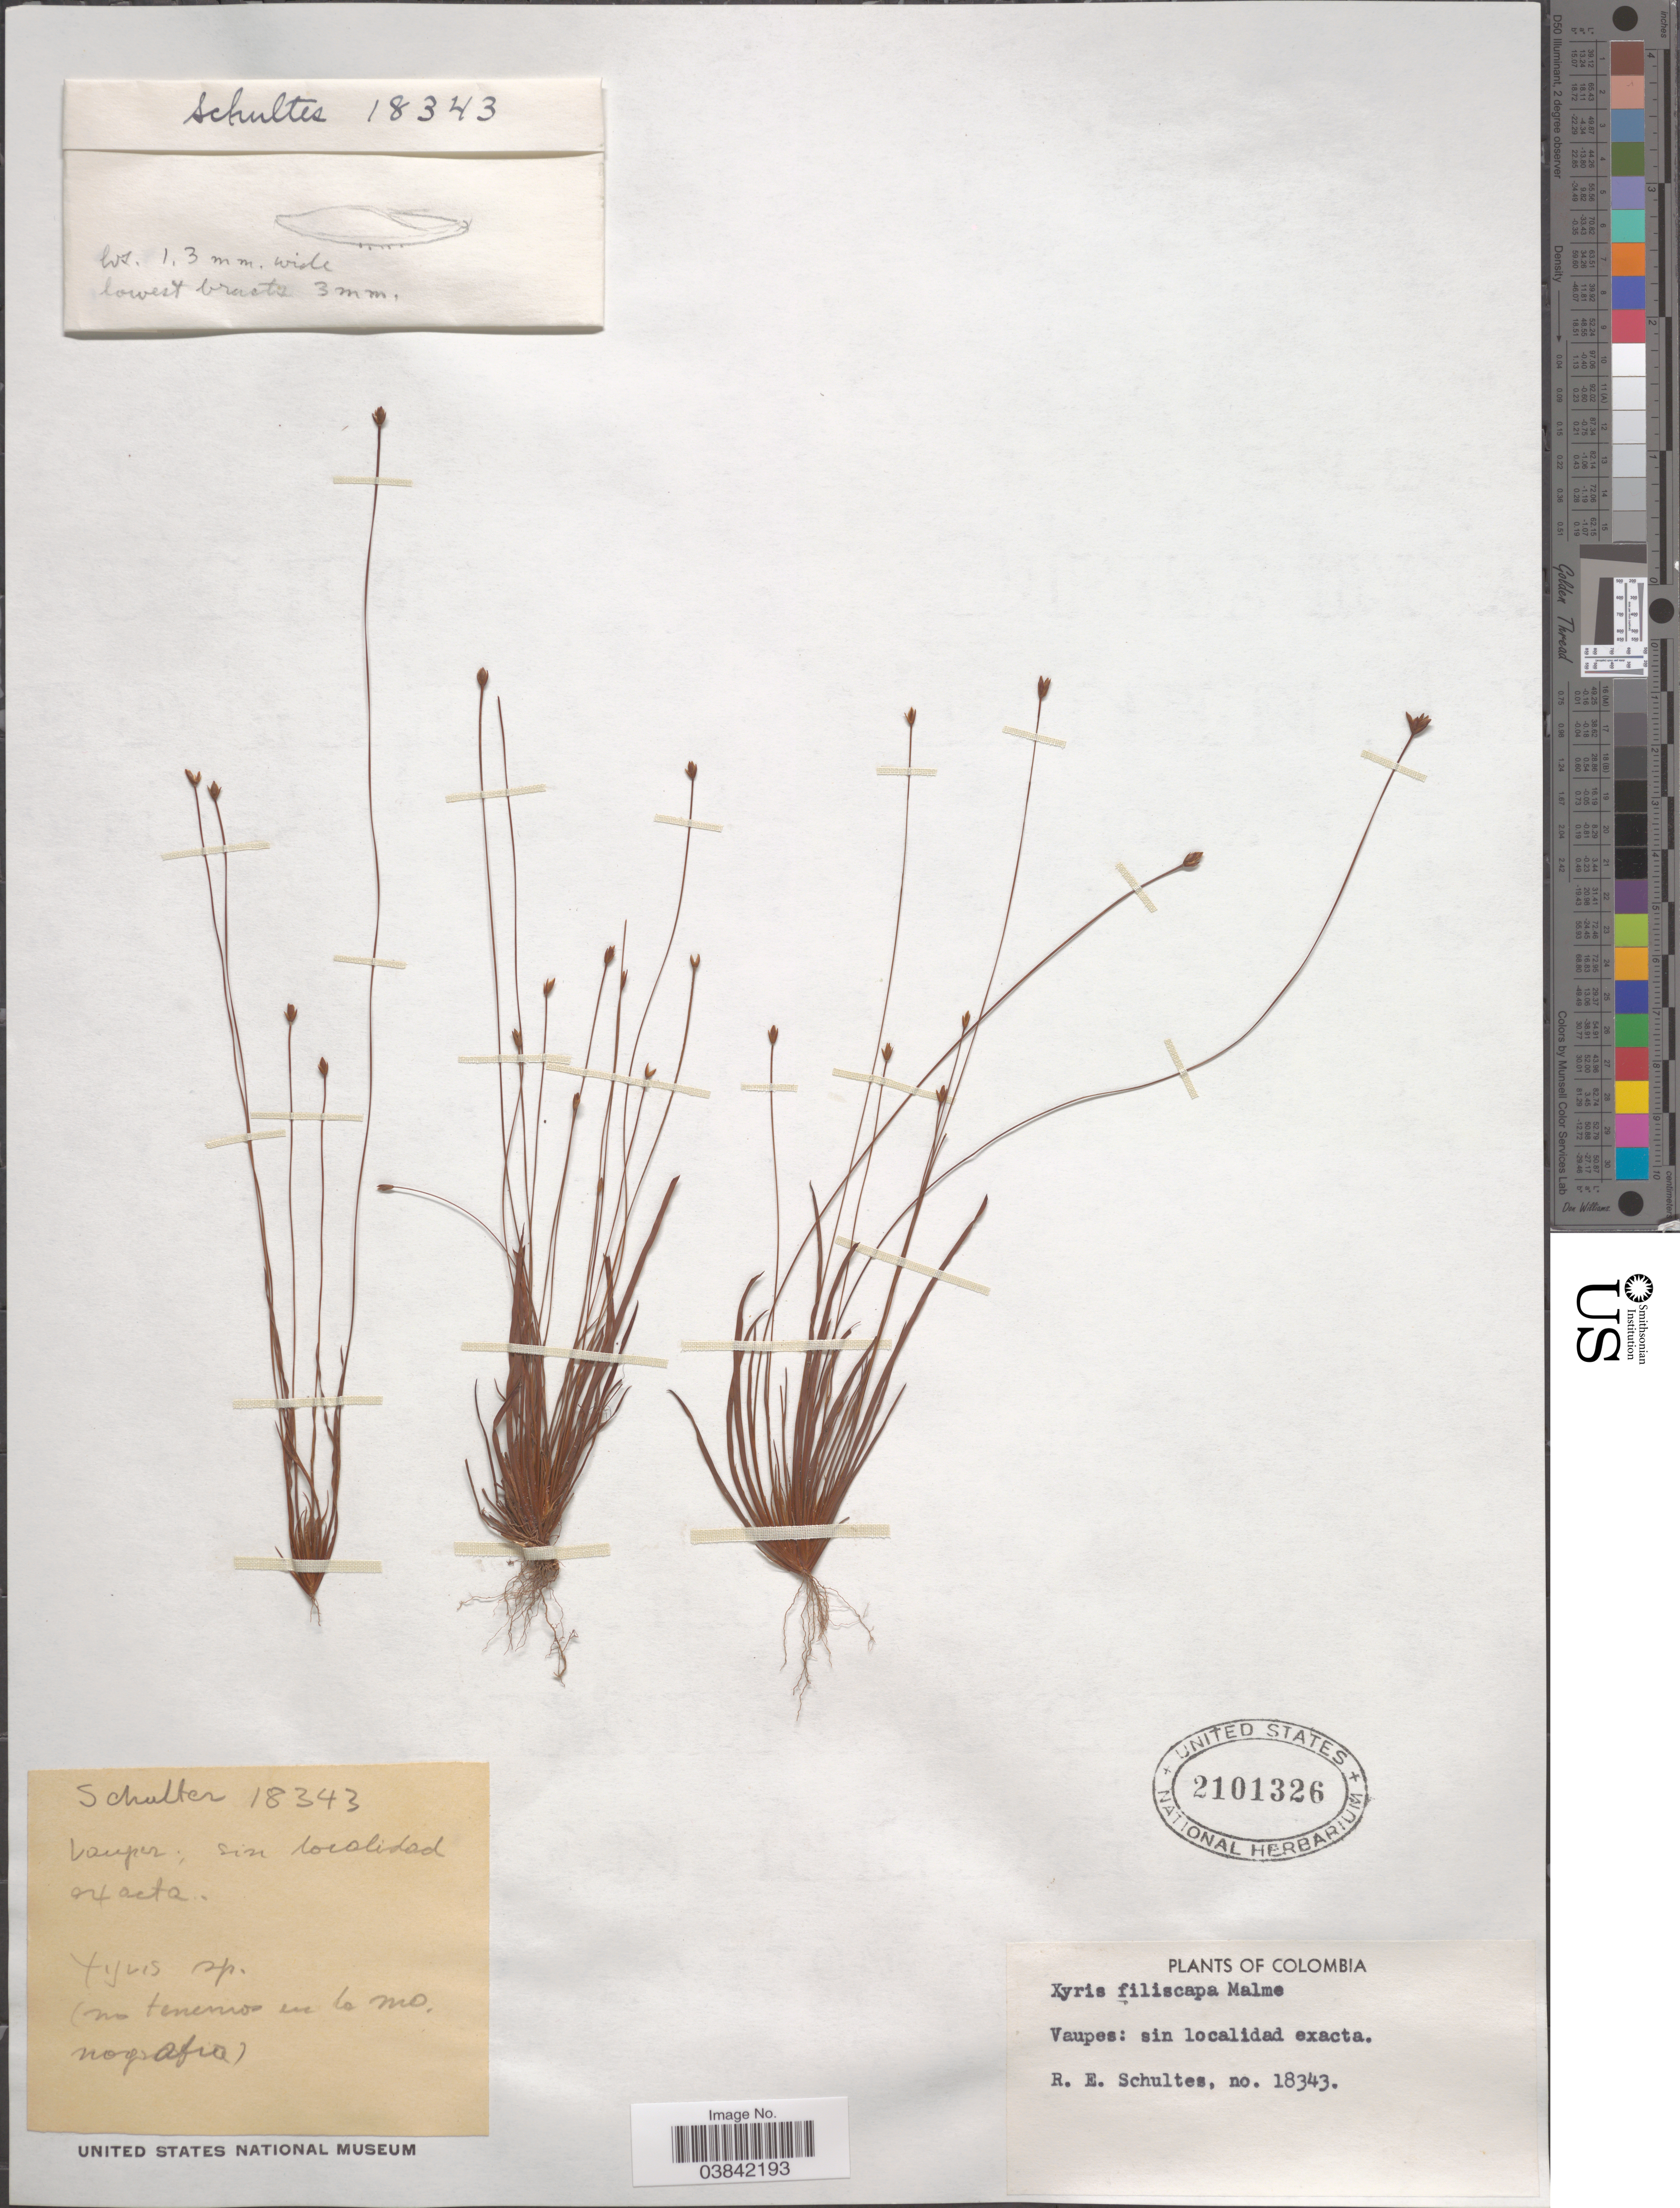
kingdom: Plantae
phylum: Tracheophyta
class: Liliopsida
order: Poales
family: Xyridaceae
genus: Xyris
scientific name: Xyris filiscapa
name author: Malme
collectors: R. E. Schultes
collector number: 18343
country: Colombia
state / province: Vaupés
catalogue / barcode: US 2101326